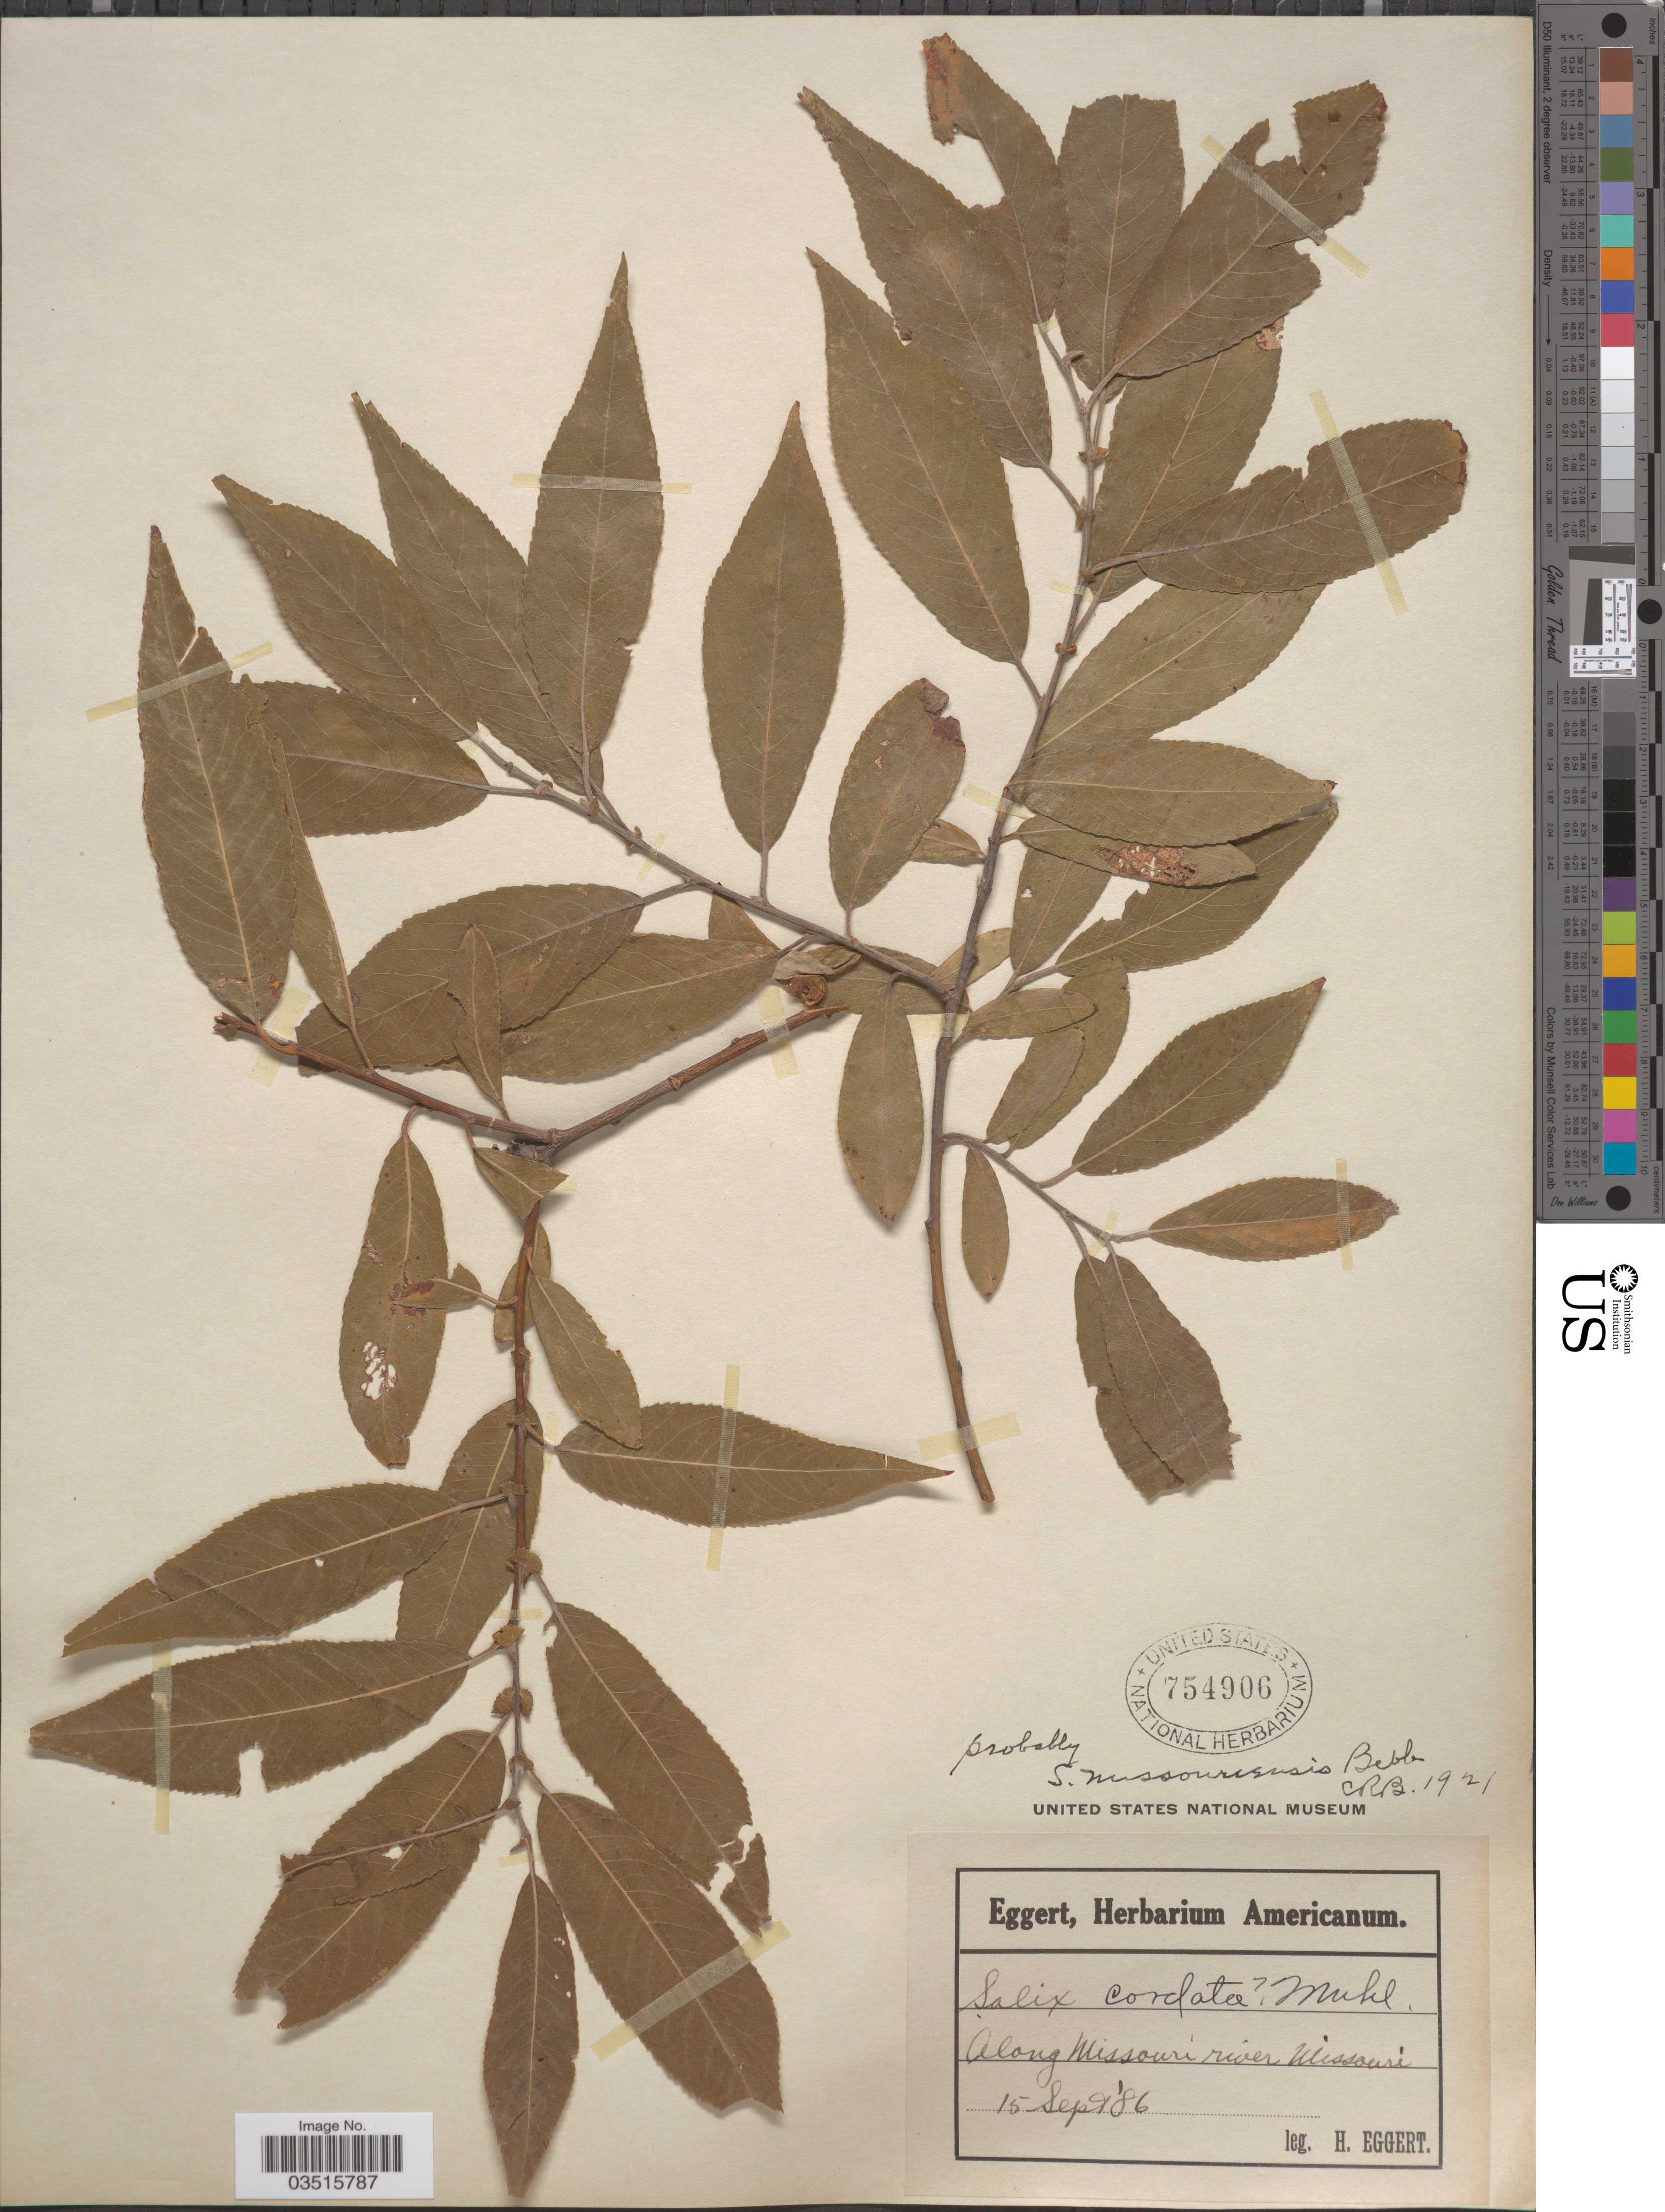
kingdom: Plantae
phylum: Tracheophyta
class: Magnoliopsida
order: Malpighiales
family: Salicaceae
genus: Salix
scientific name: Salix missouriensis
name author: Bebb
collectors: H. Eggert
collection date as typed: Transcribed d/m/y: 15/9/86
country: United States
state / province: Missouri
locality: Along Missouri river.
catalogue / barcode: US 754906